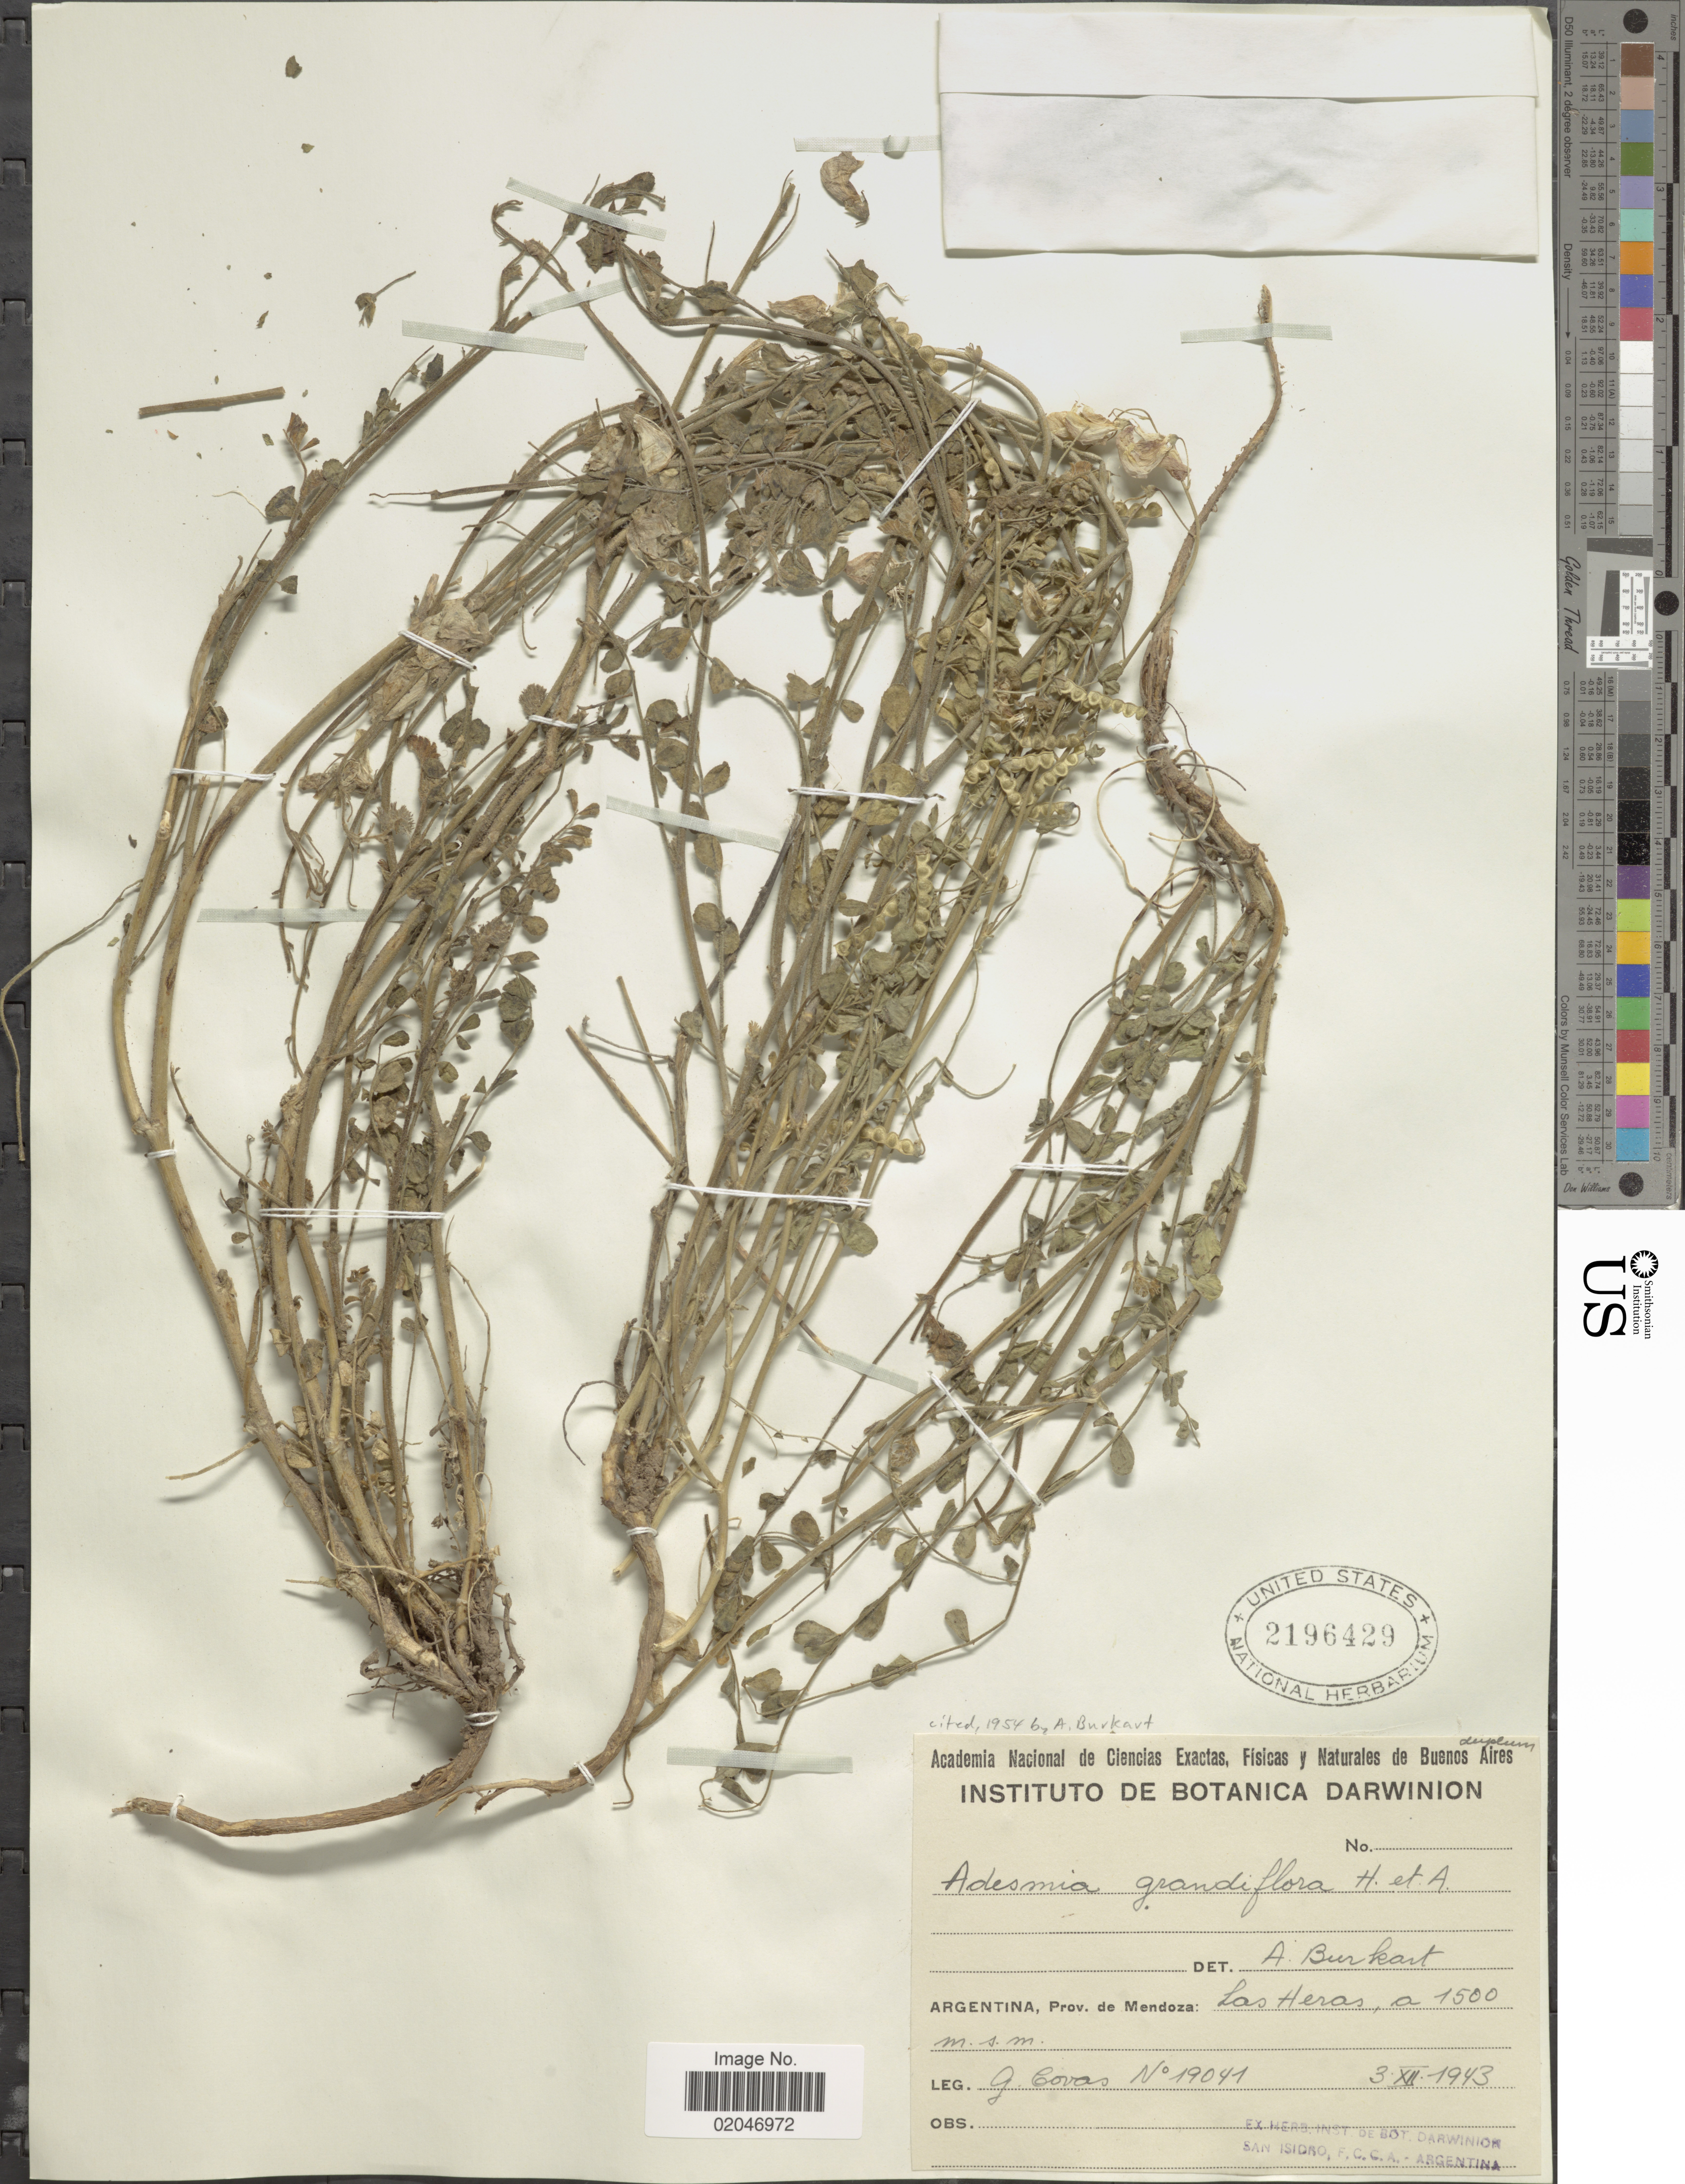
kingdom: Plantae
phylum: Tracheophyta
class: Magnoliopsida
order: Fabales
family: Fabaceae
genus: Adesmia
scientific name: Adesmia grandiflora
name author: Gillies ex Hook. & Arn.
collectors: G. Covas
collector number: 19041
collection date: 1943-12-03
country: Argentina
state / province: Mendoza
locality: Las Heras.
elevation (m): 1500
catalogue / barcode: US 2196429